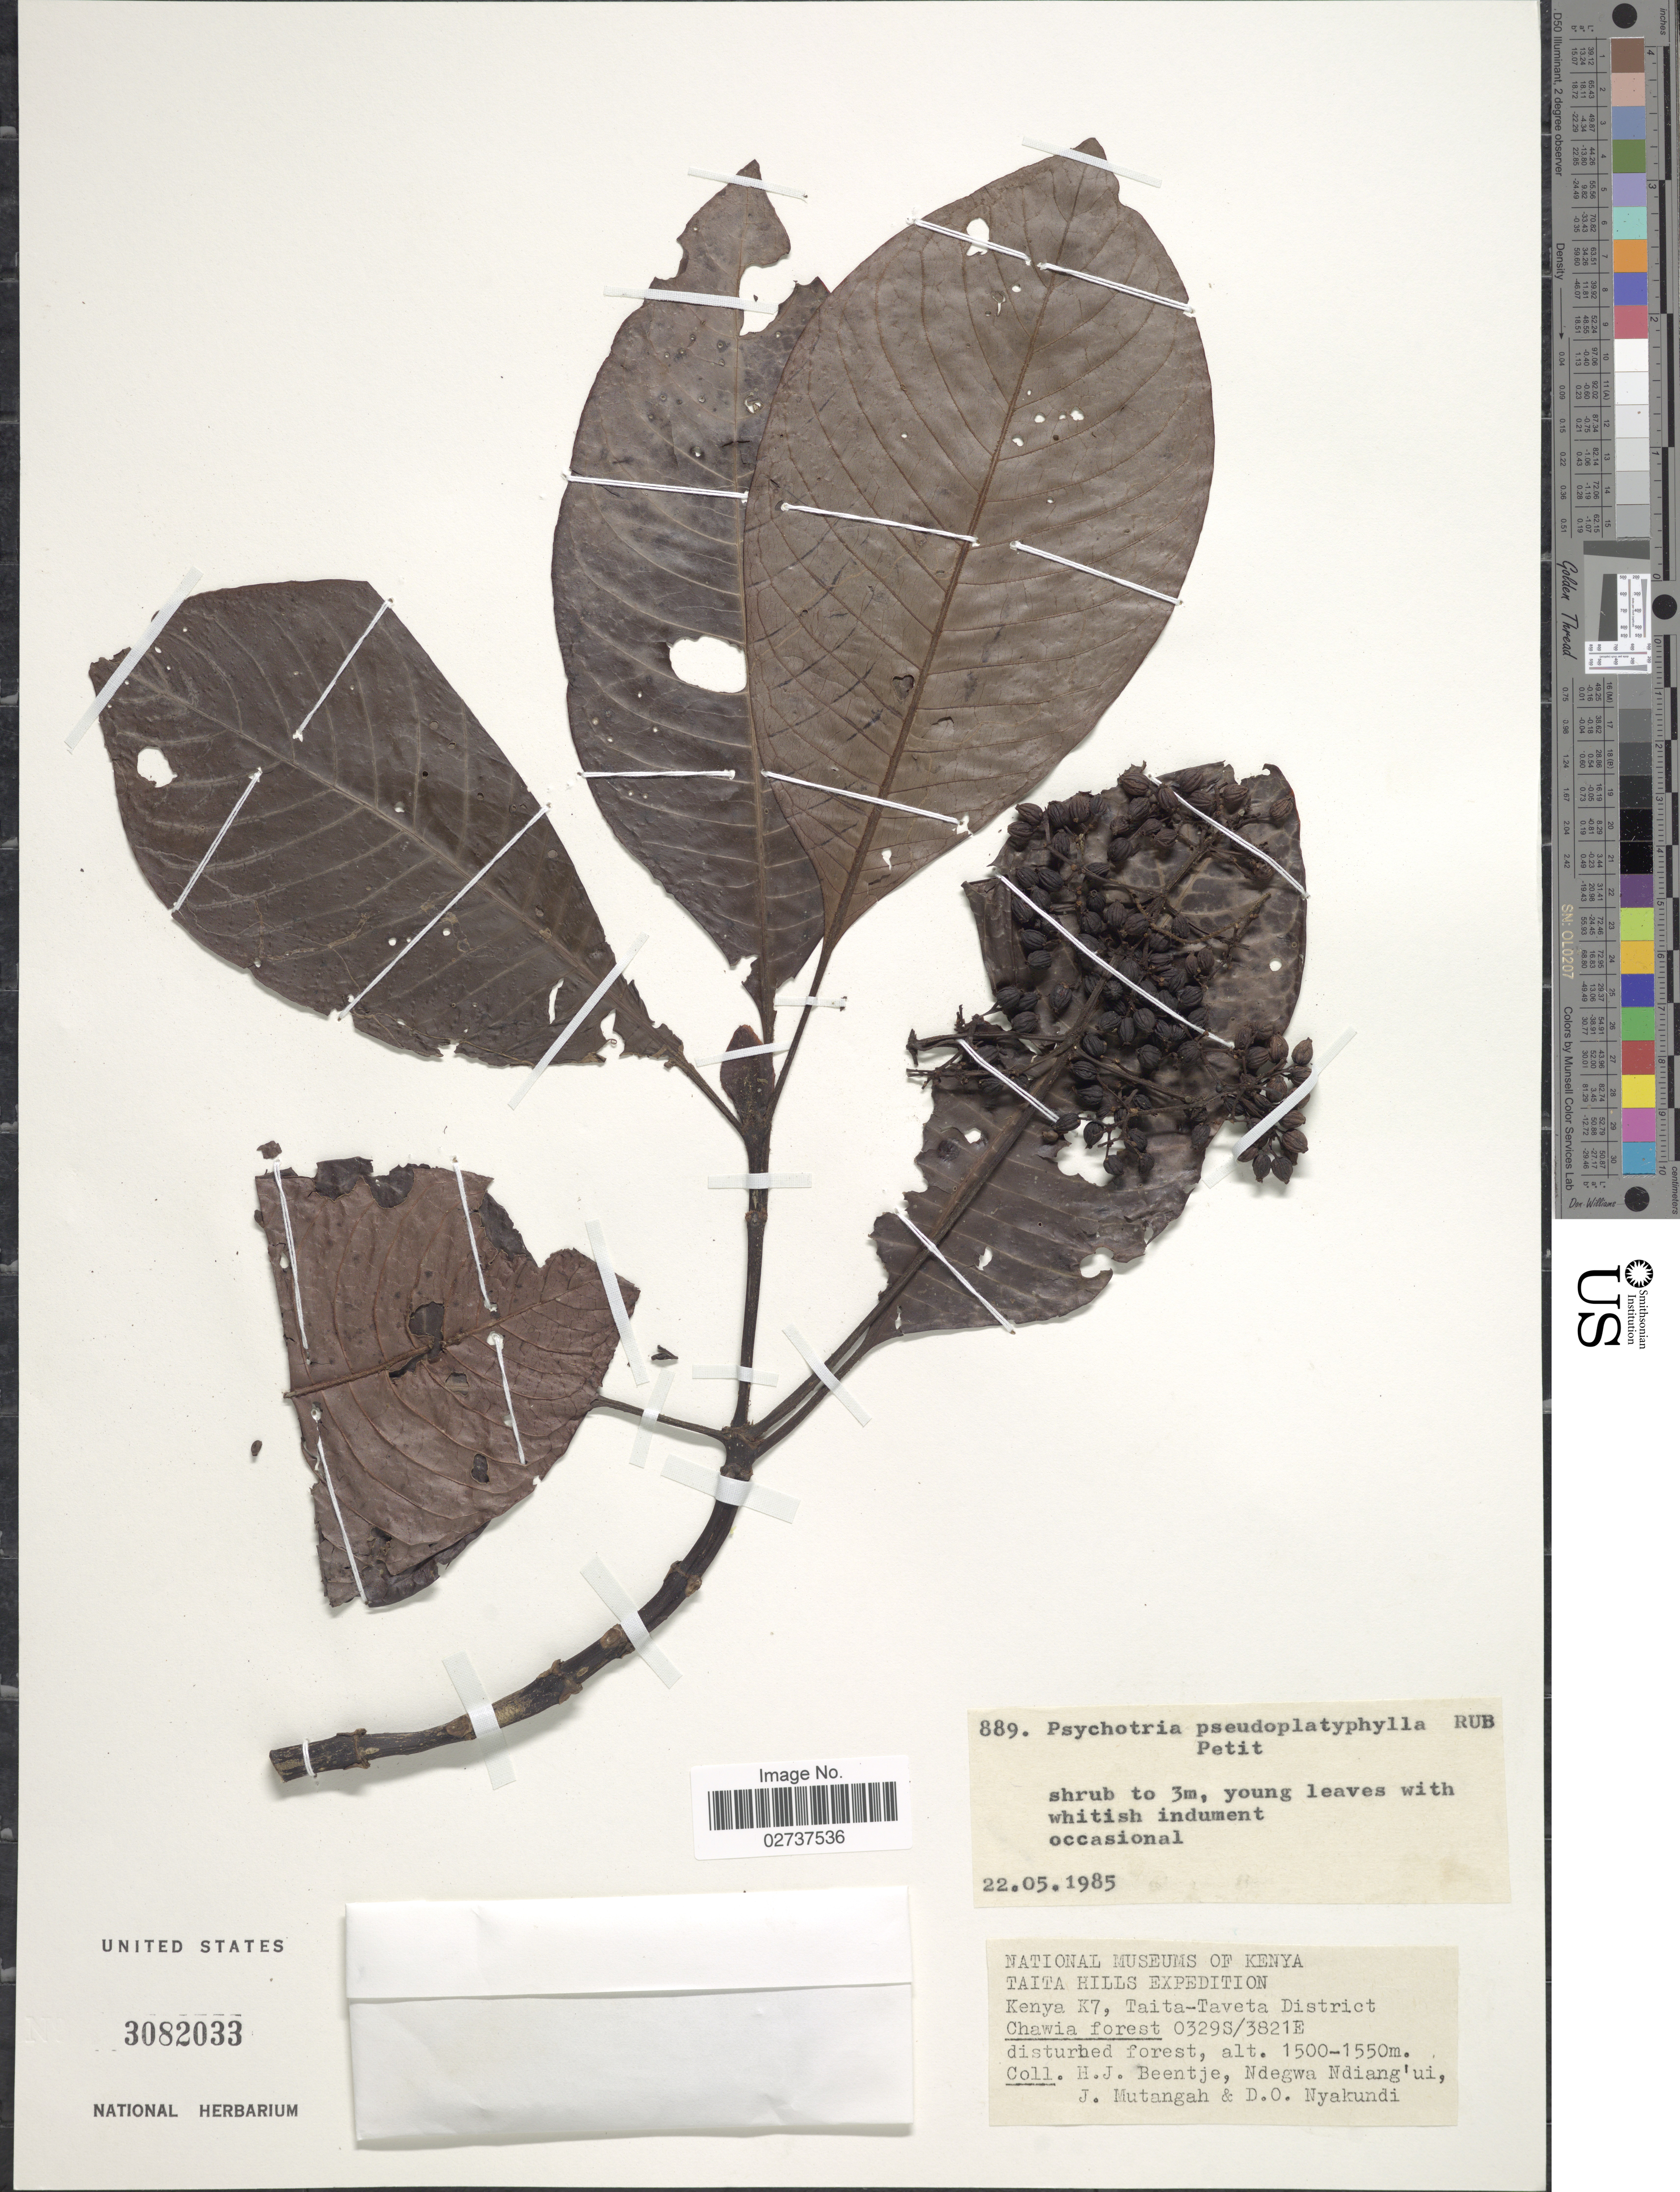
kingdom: Plantae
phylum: Tracheophyta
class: Magnoliopsida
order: Gentianales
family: Rubiaceae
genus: Psychotria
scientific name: Psychotria pseudoplatyphylla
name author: E.M.A. Petit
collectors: H. J. Beentje, Ndegwa Ndiang'ui, J. Mutangah & D. Nyakundi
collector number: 889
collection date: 1985-05-22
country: Kenya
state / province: Taita Taveta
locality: Taita Hills, Kenya K7, Chawia Forest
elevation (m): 1500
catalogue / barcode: US 3082033